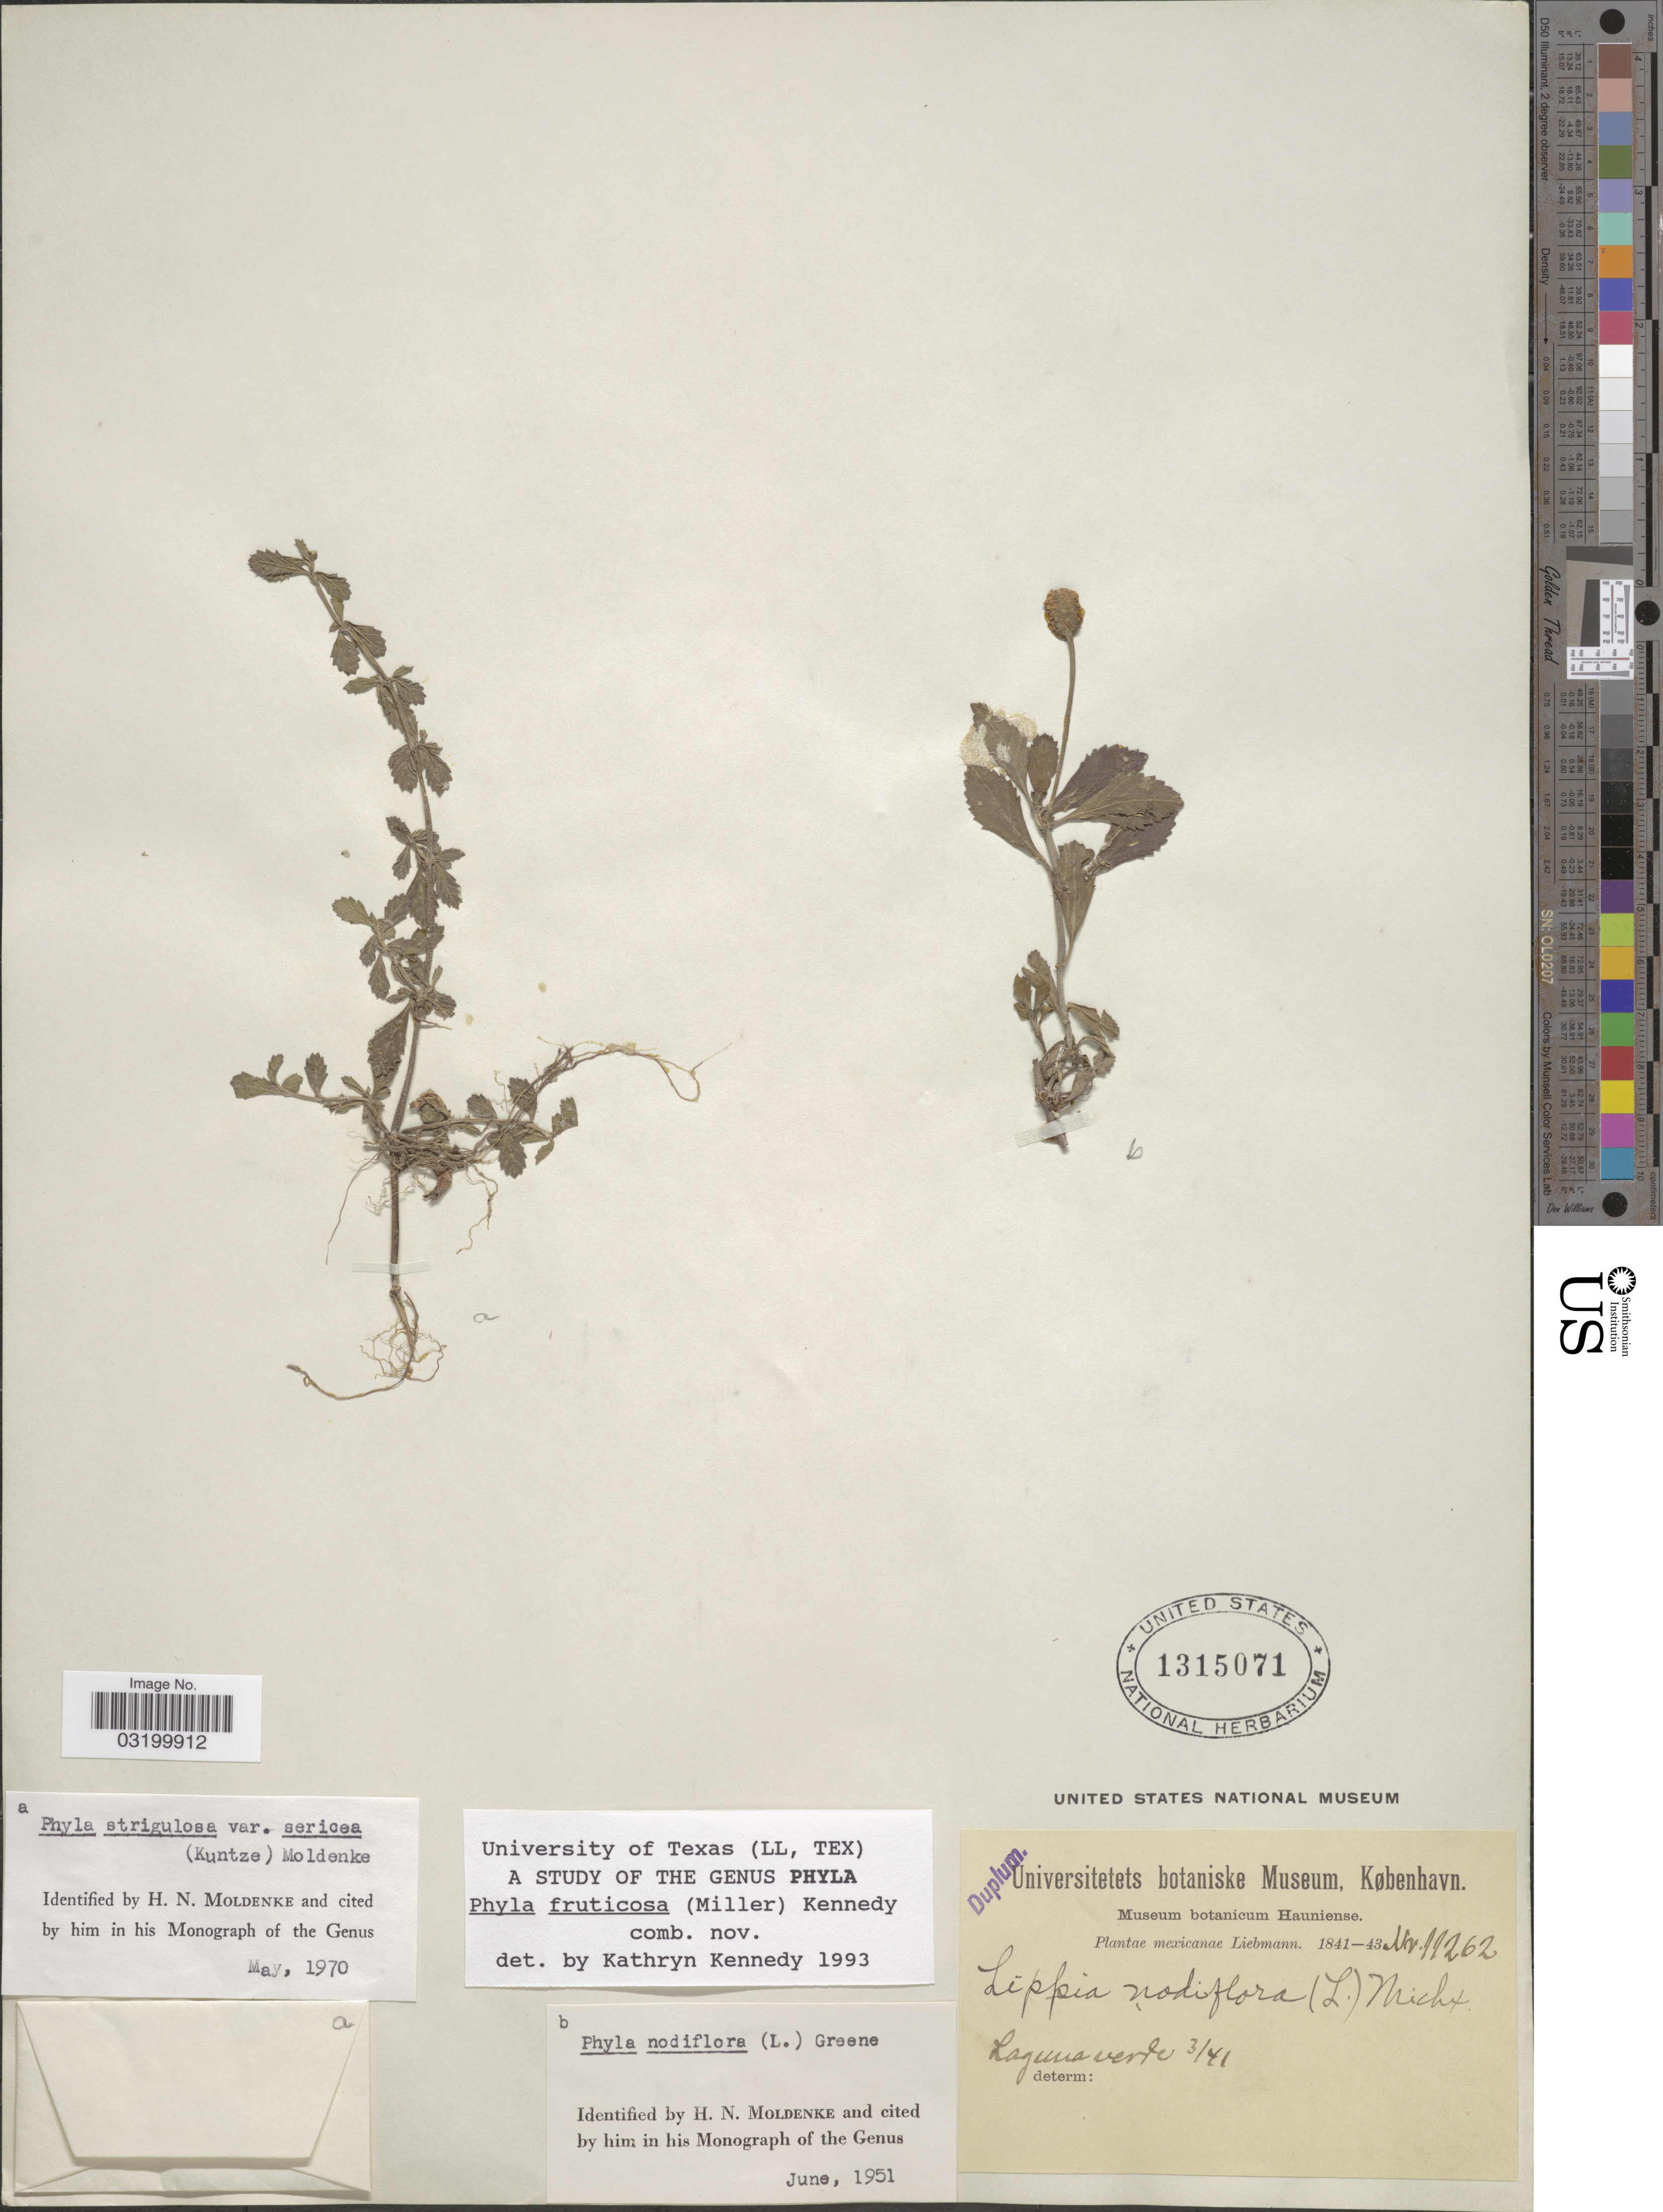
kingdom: Plantae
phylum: Tracheophyta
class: Magnoliopsida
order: Lamiales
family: Verbenaceae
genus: Phyla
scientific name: Phyla fruticosa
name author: (Mill.) K. Kenn. ex Wunderlin & B.F. Hansen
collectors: Liebmann, --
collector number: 11262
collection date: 1841-03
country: Mexico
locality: Laguna Verde.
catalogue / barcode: US 1315071